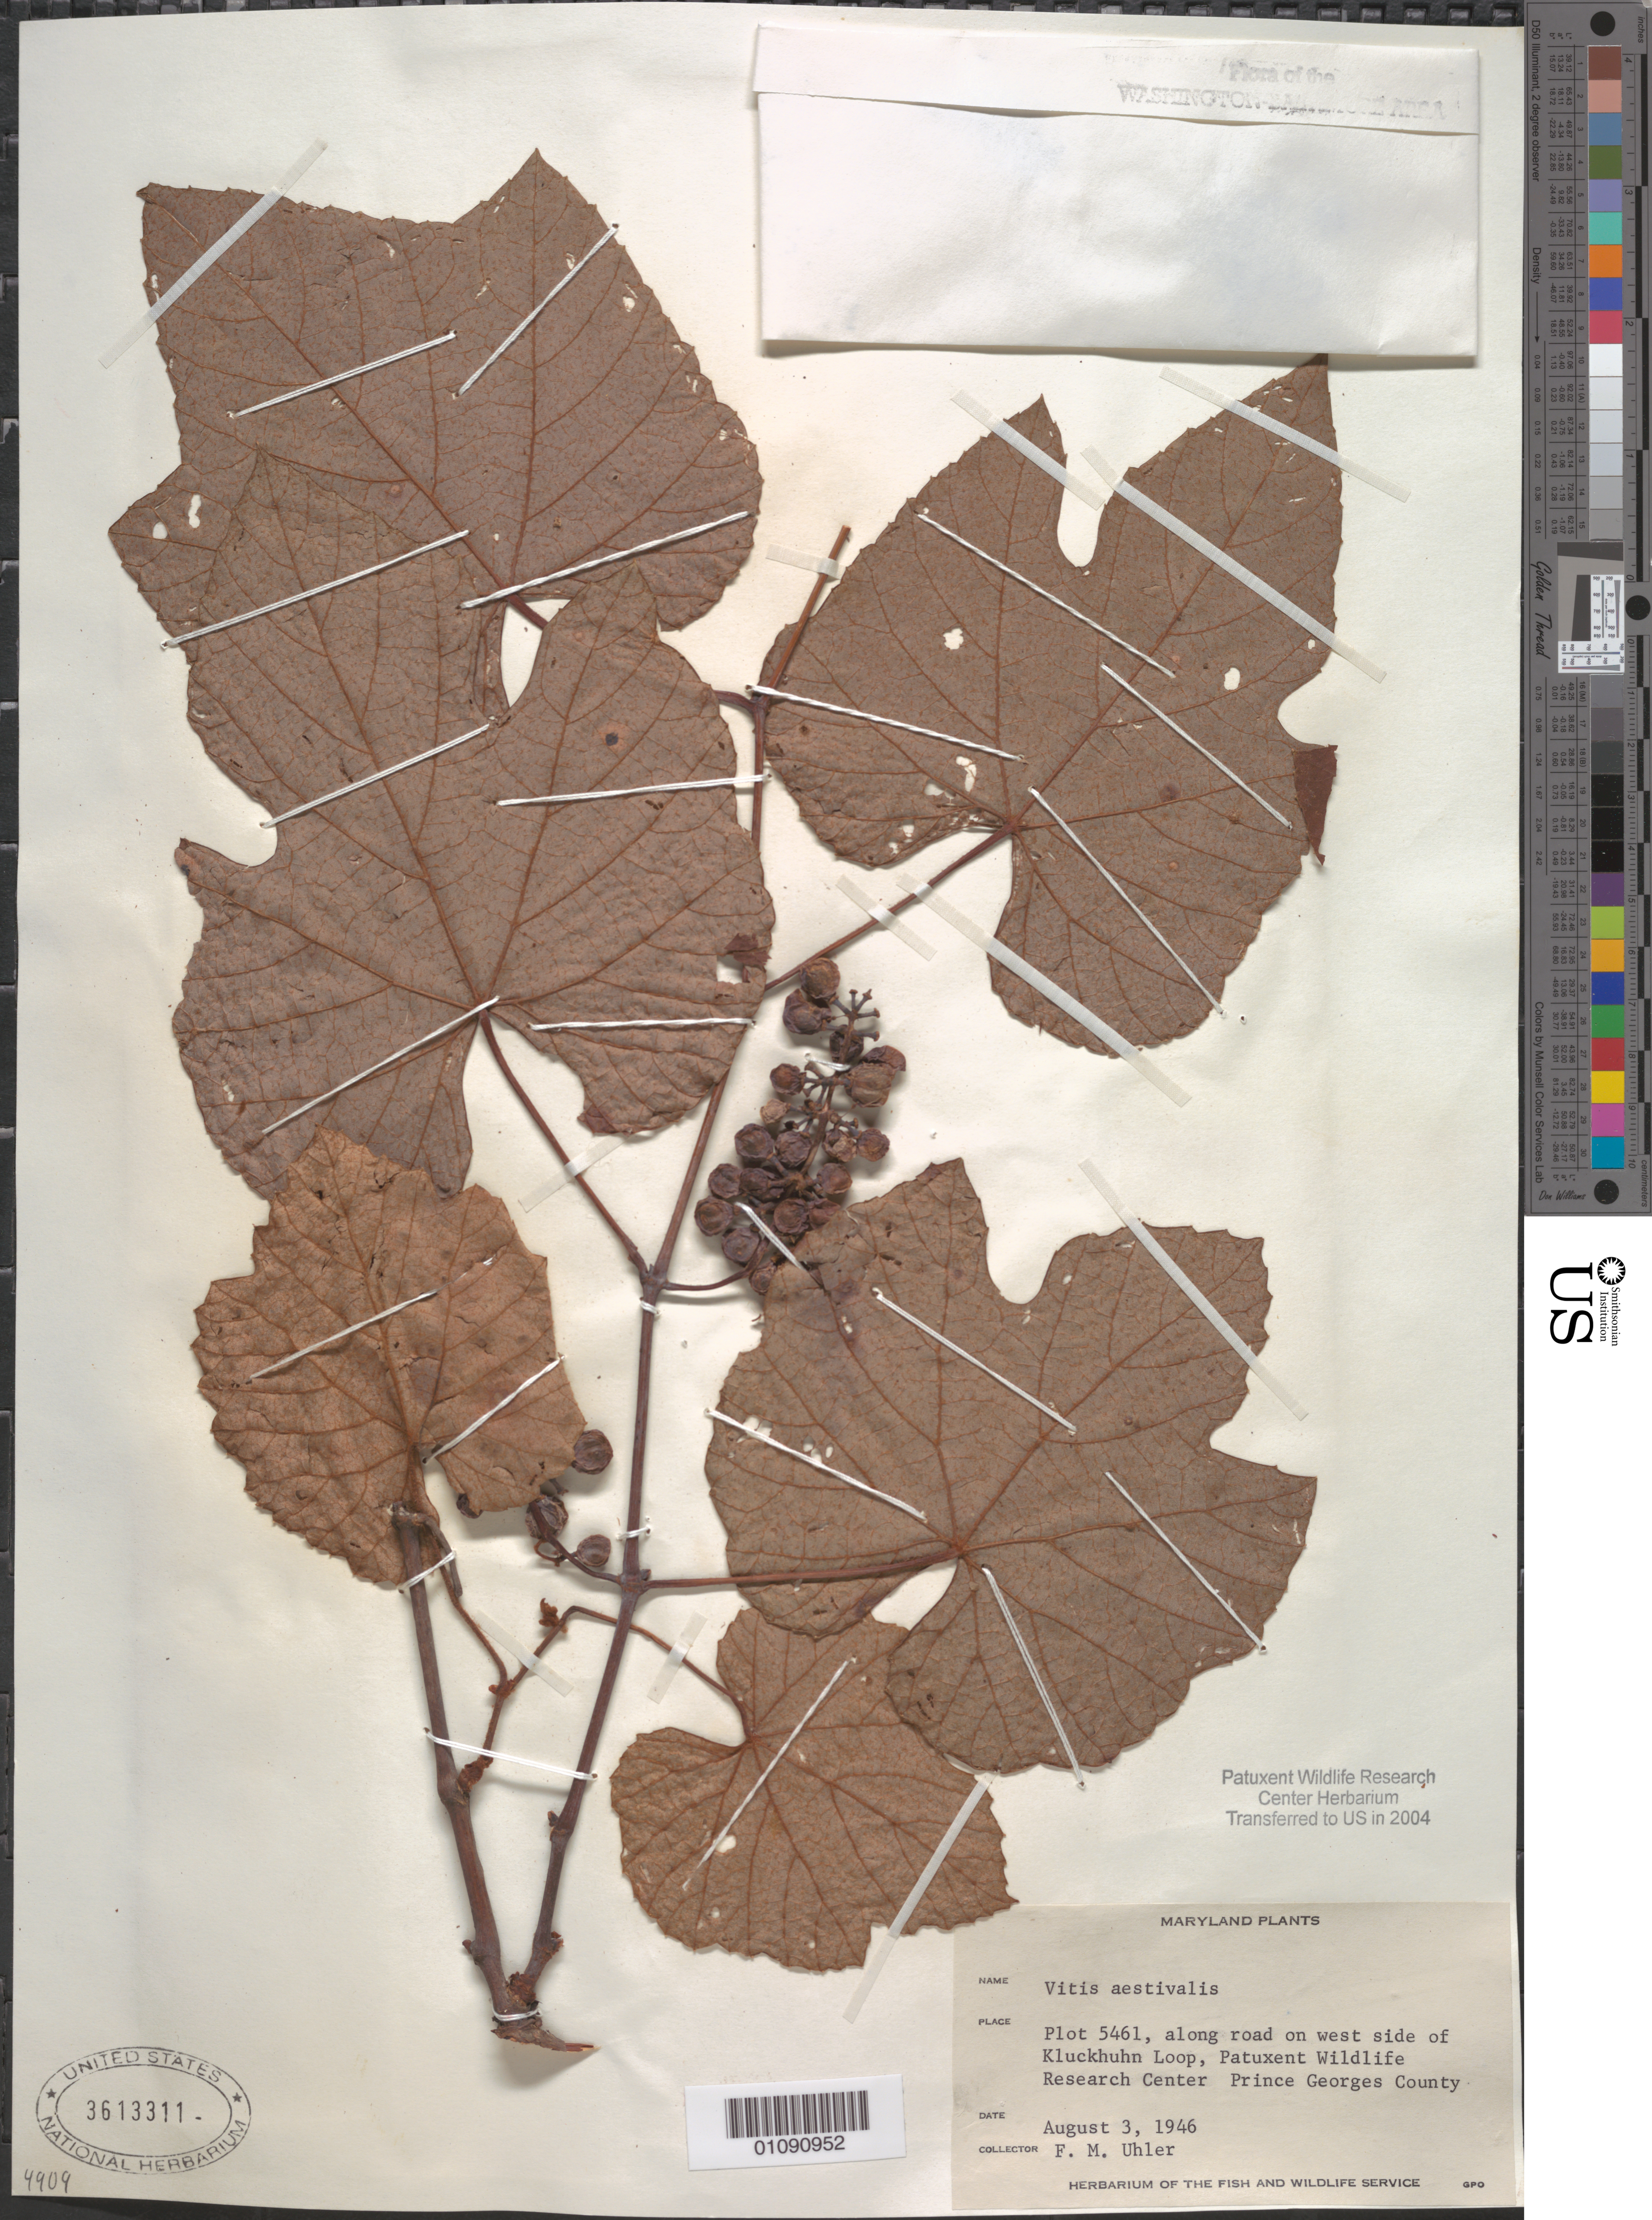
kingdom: Plantae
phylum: Tracheophyta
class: Magnoliopsida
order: Vitales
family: Vitaceae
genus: Vitis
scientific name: Vitis aestivalis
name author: Michx.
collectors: F. M. Uhler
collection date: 1946-08-03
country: United States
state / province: Maryland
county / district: Prince George's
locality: Patuxent Wildlife Refuge. Plot 5461, W. side of Kluckhuhn Loop.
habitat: Along road.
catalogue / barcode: US 3613311